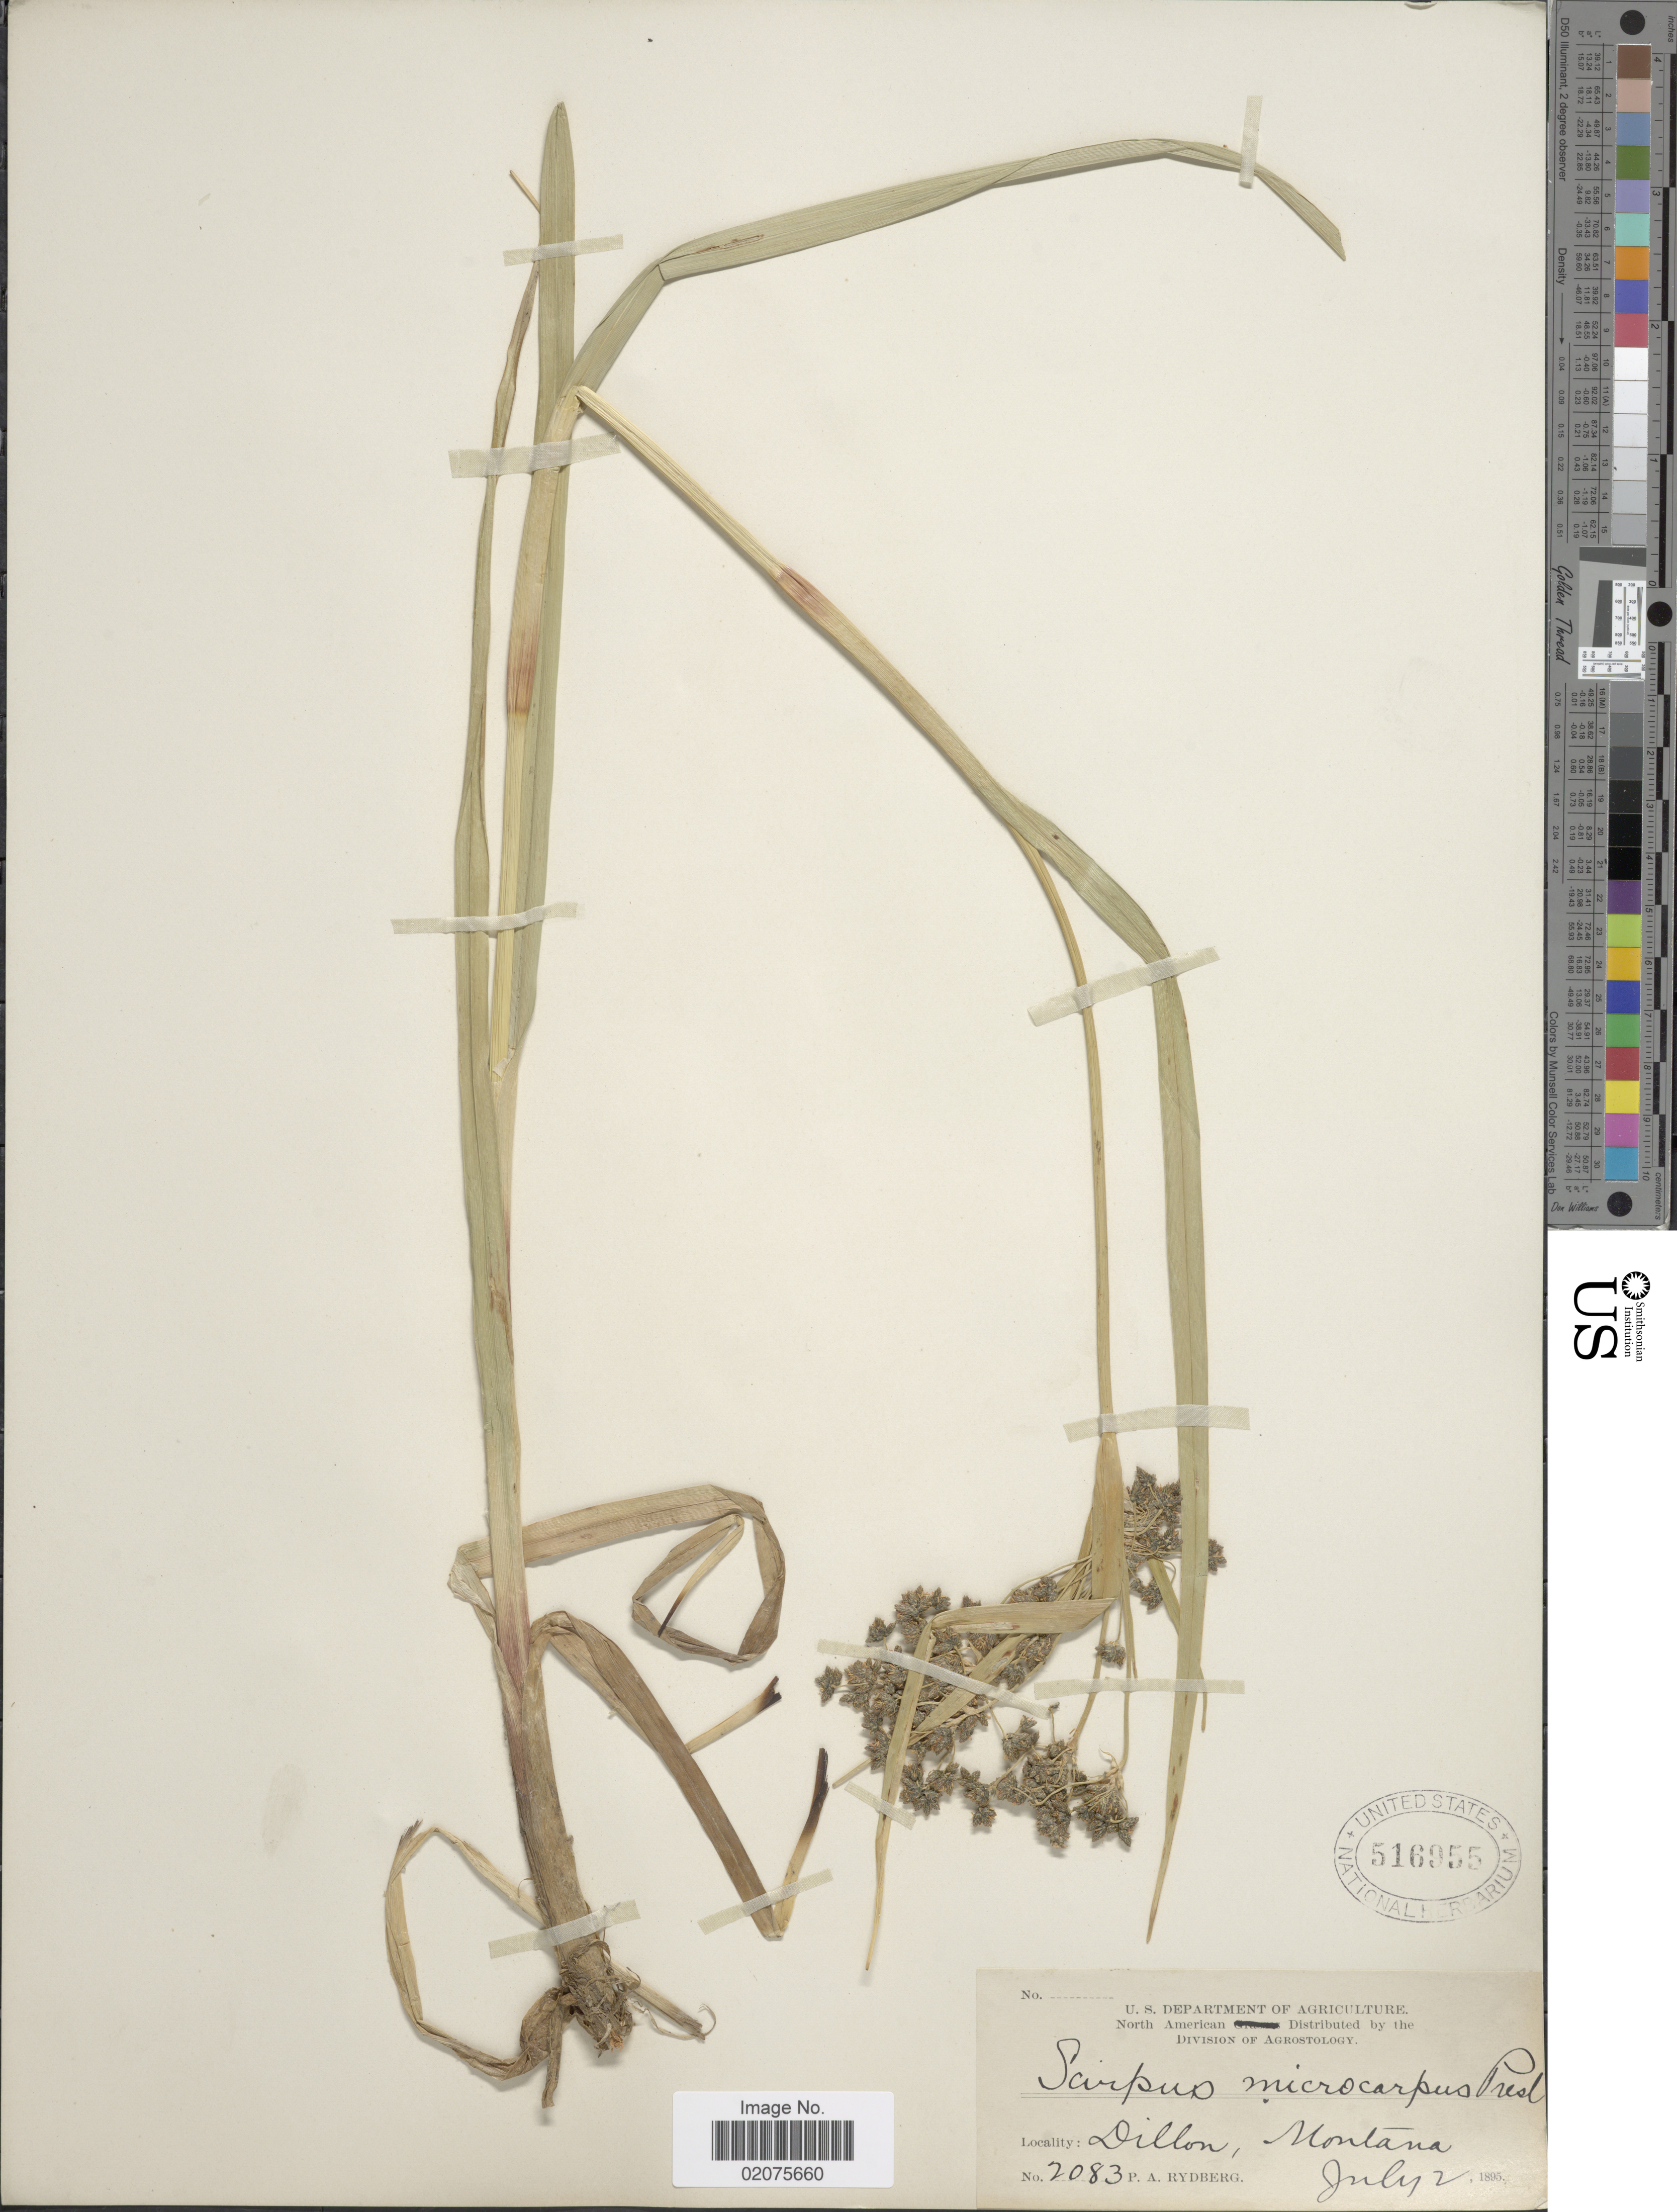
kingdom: Plantae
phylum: Tracheophyta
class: Liliopsida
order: Poales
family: Cyperaceae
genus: Scirpus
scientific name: Scirpus microcarpus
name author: J. Presl & C. Presl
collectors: P. A. Rydberg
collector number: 2083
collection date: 1895-07-02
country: United States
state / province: Montana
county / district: Beaverhead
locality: Dillon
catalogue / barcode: US 516955